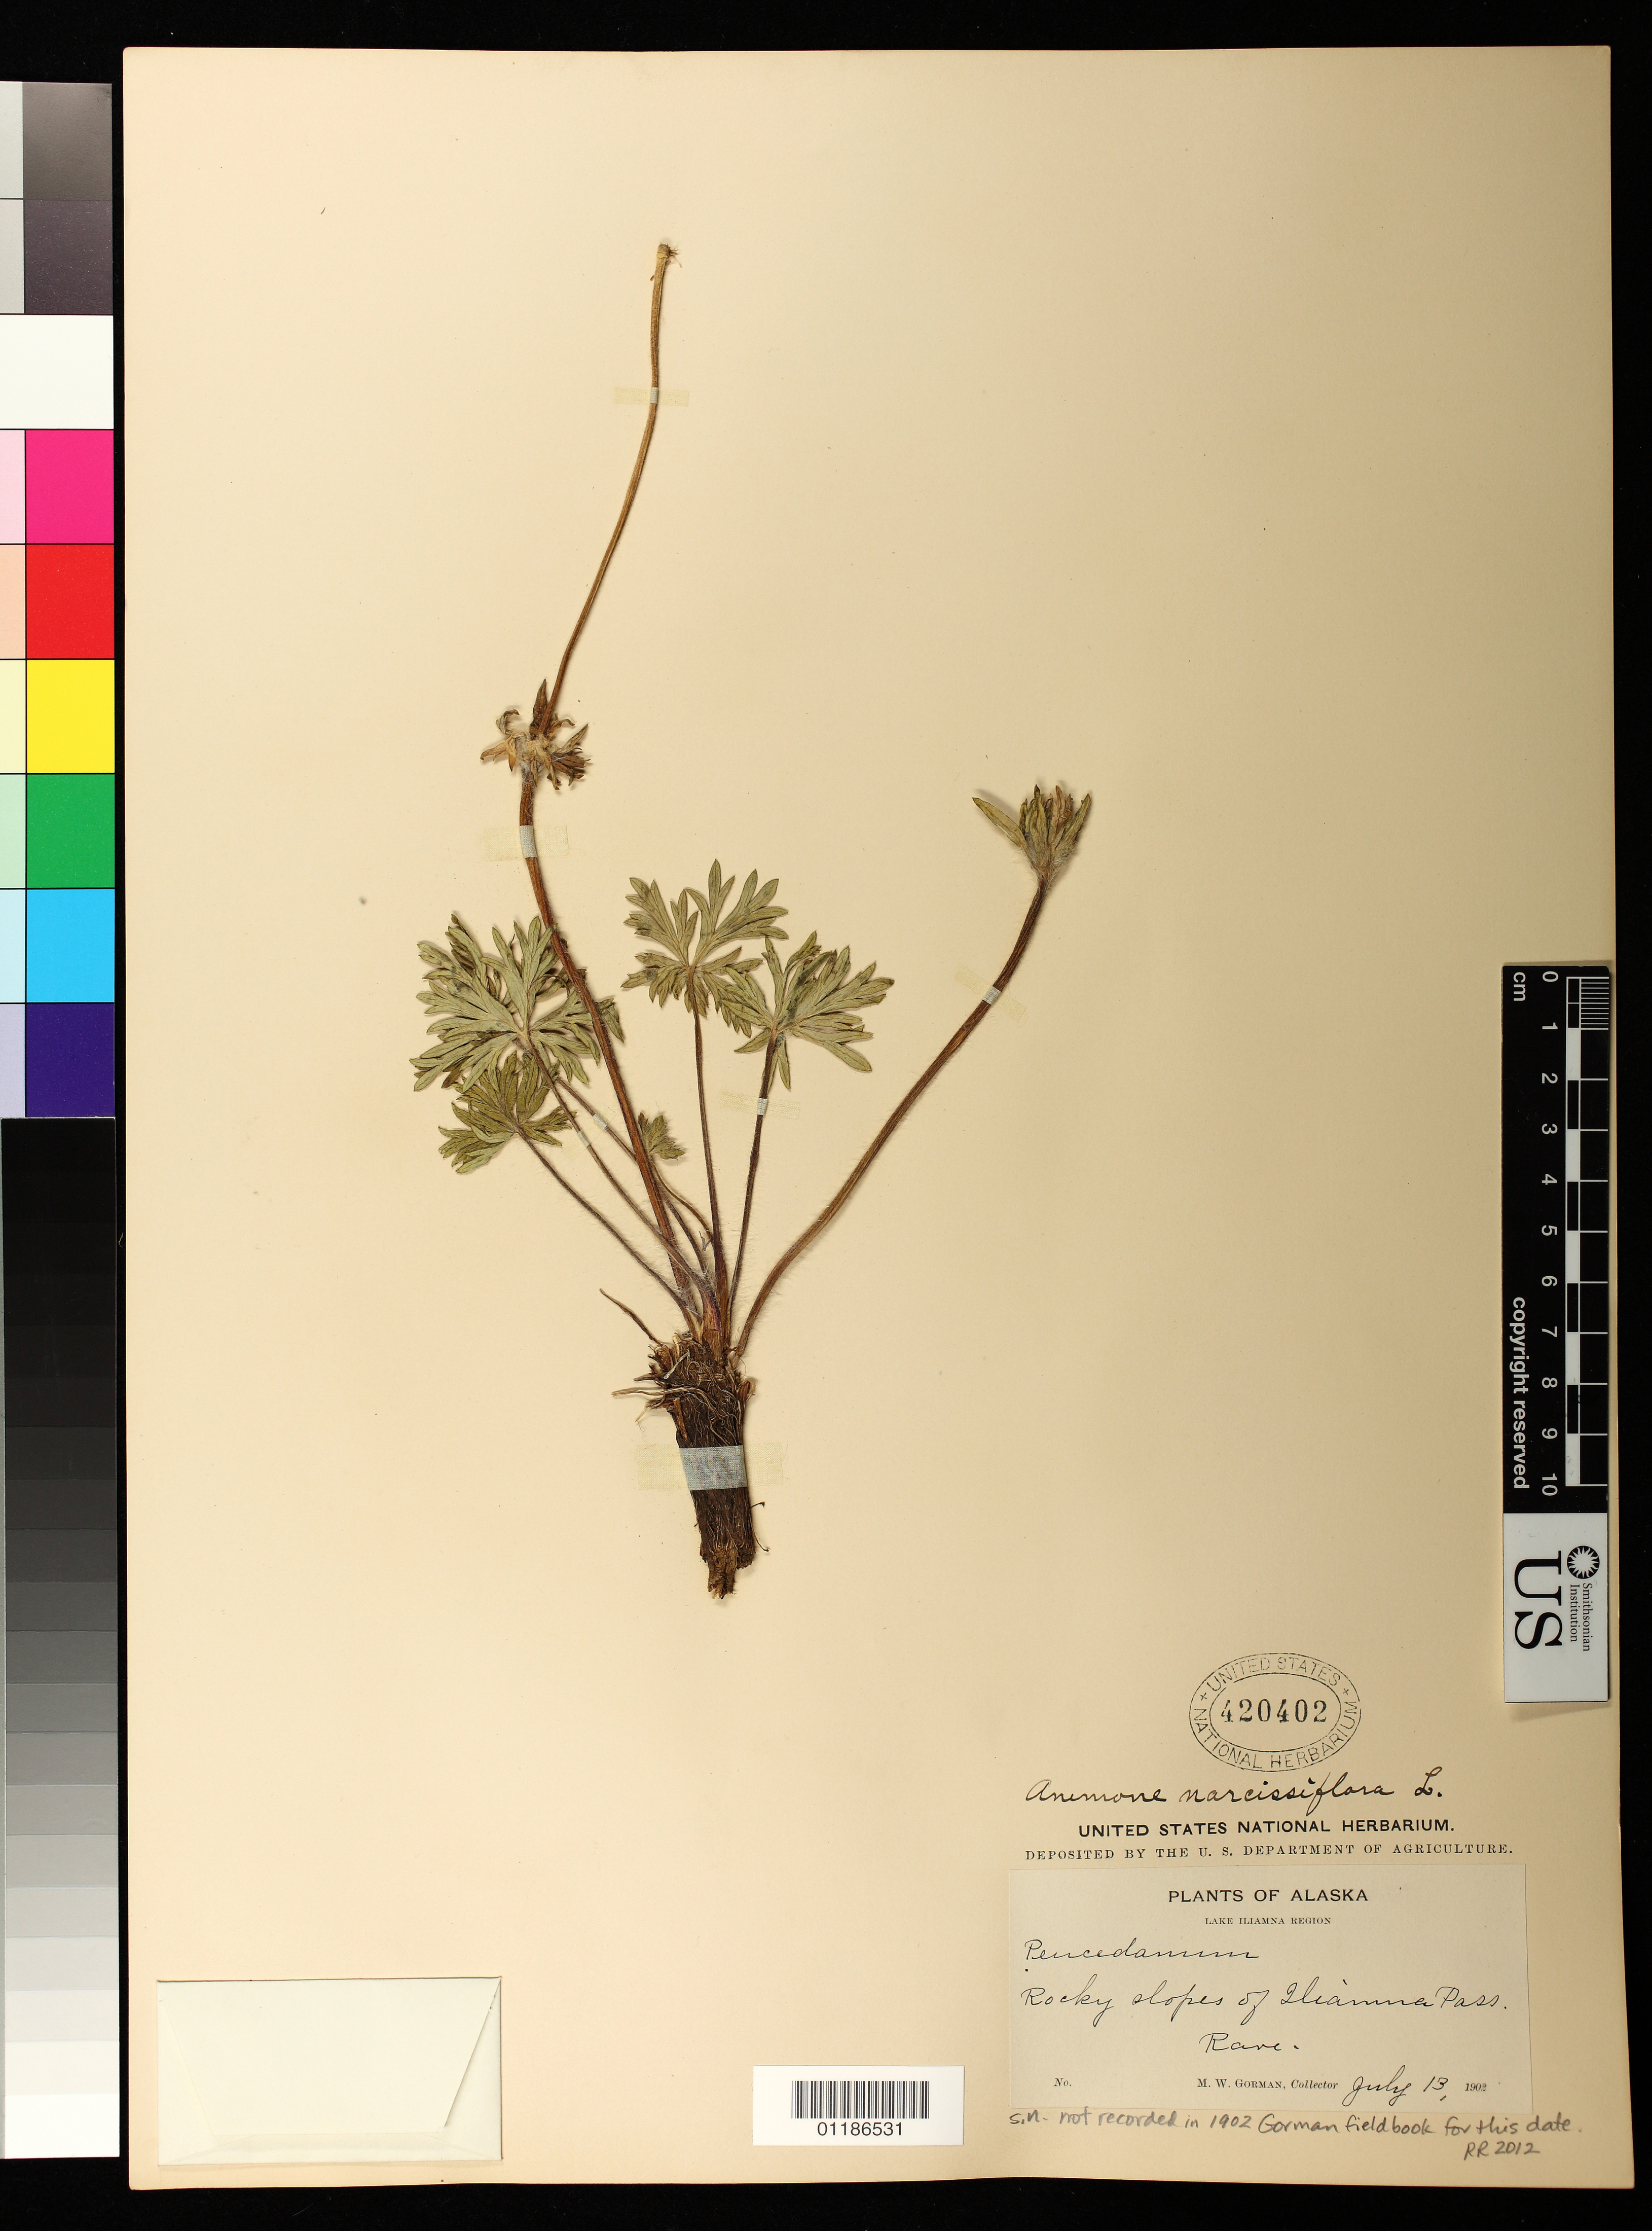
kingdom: Plantae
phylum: Tracheophyta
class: Magnoliopsida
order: Ranunculales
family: Ranunculaceae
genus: Anemone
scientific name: Anemone narcissiflora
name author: L.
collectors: M. W. Gorman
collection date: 1902-07-13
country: United States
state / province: Alaska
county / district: Lake and Peninsula Borough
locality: Rocky slopes of Iliamna Pass.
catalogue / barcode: US 420402